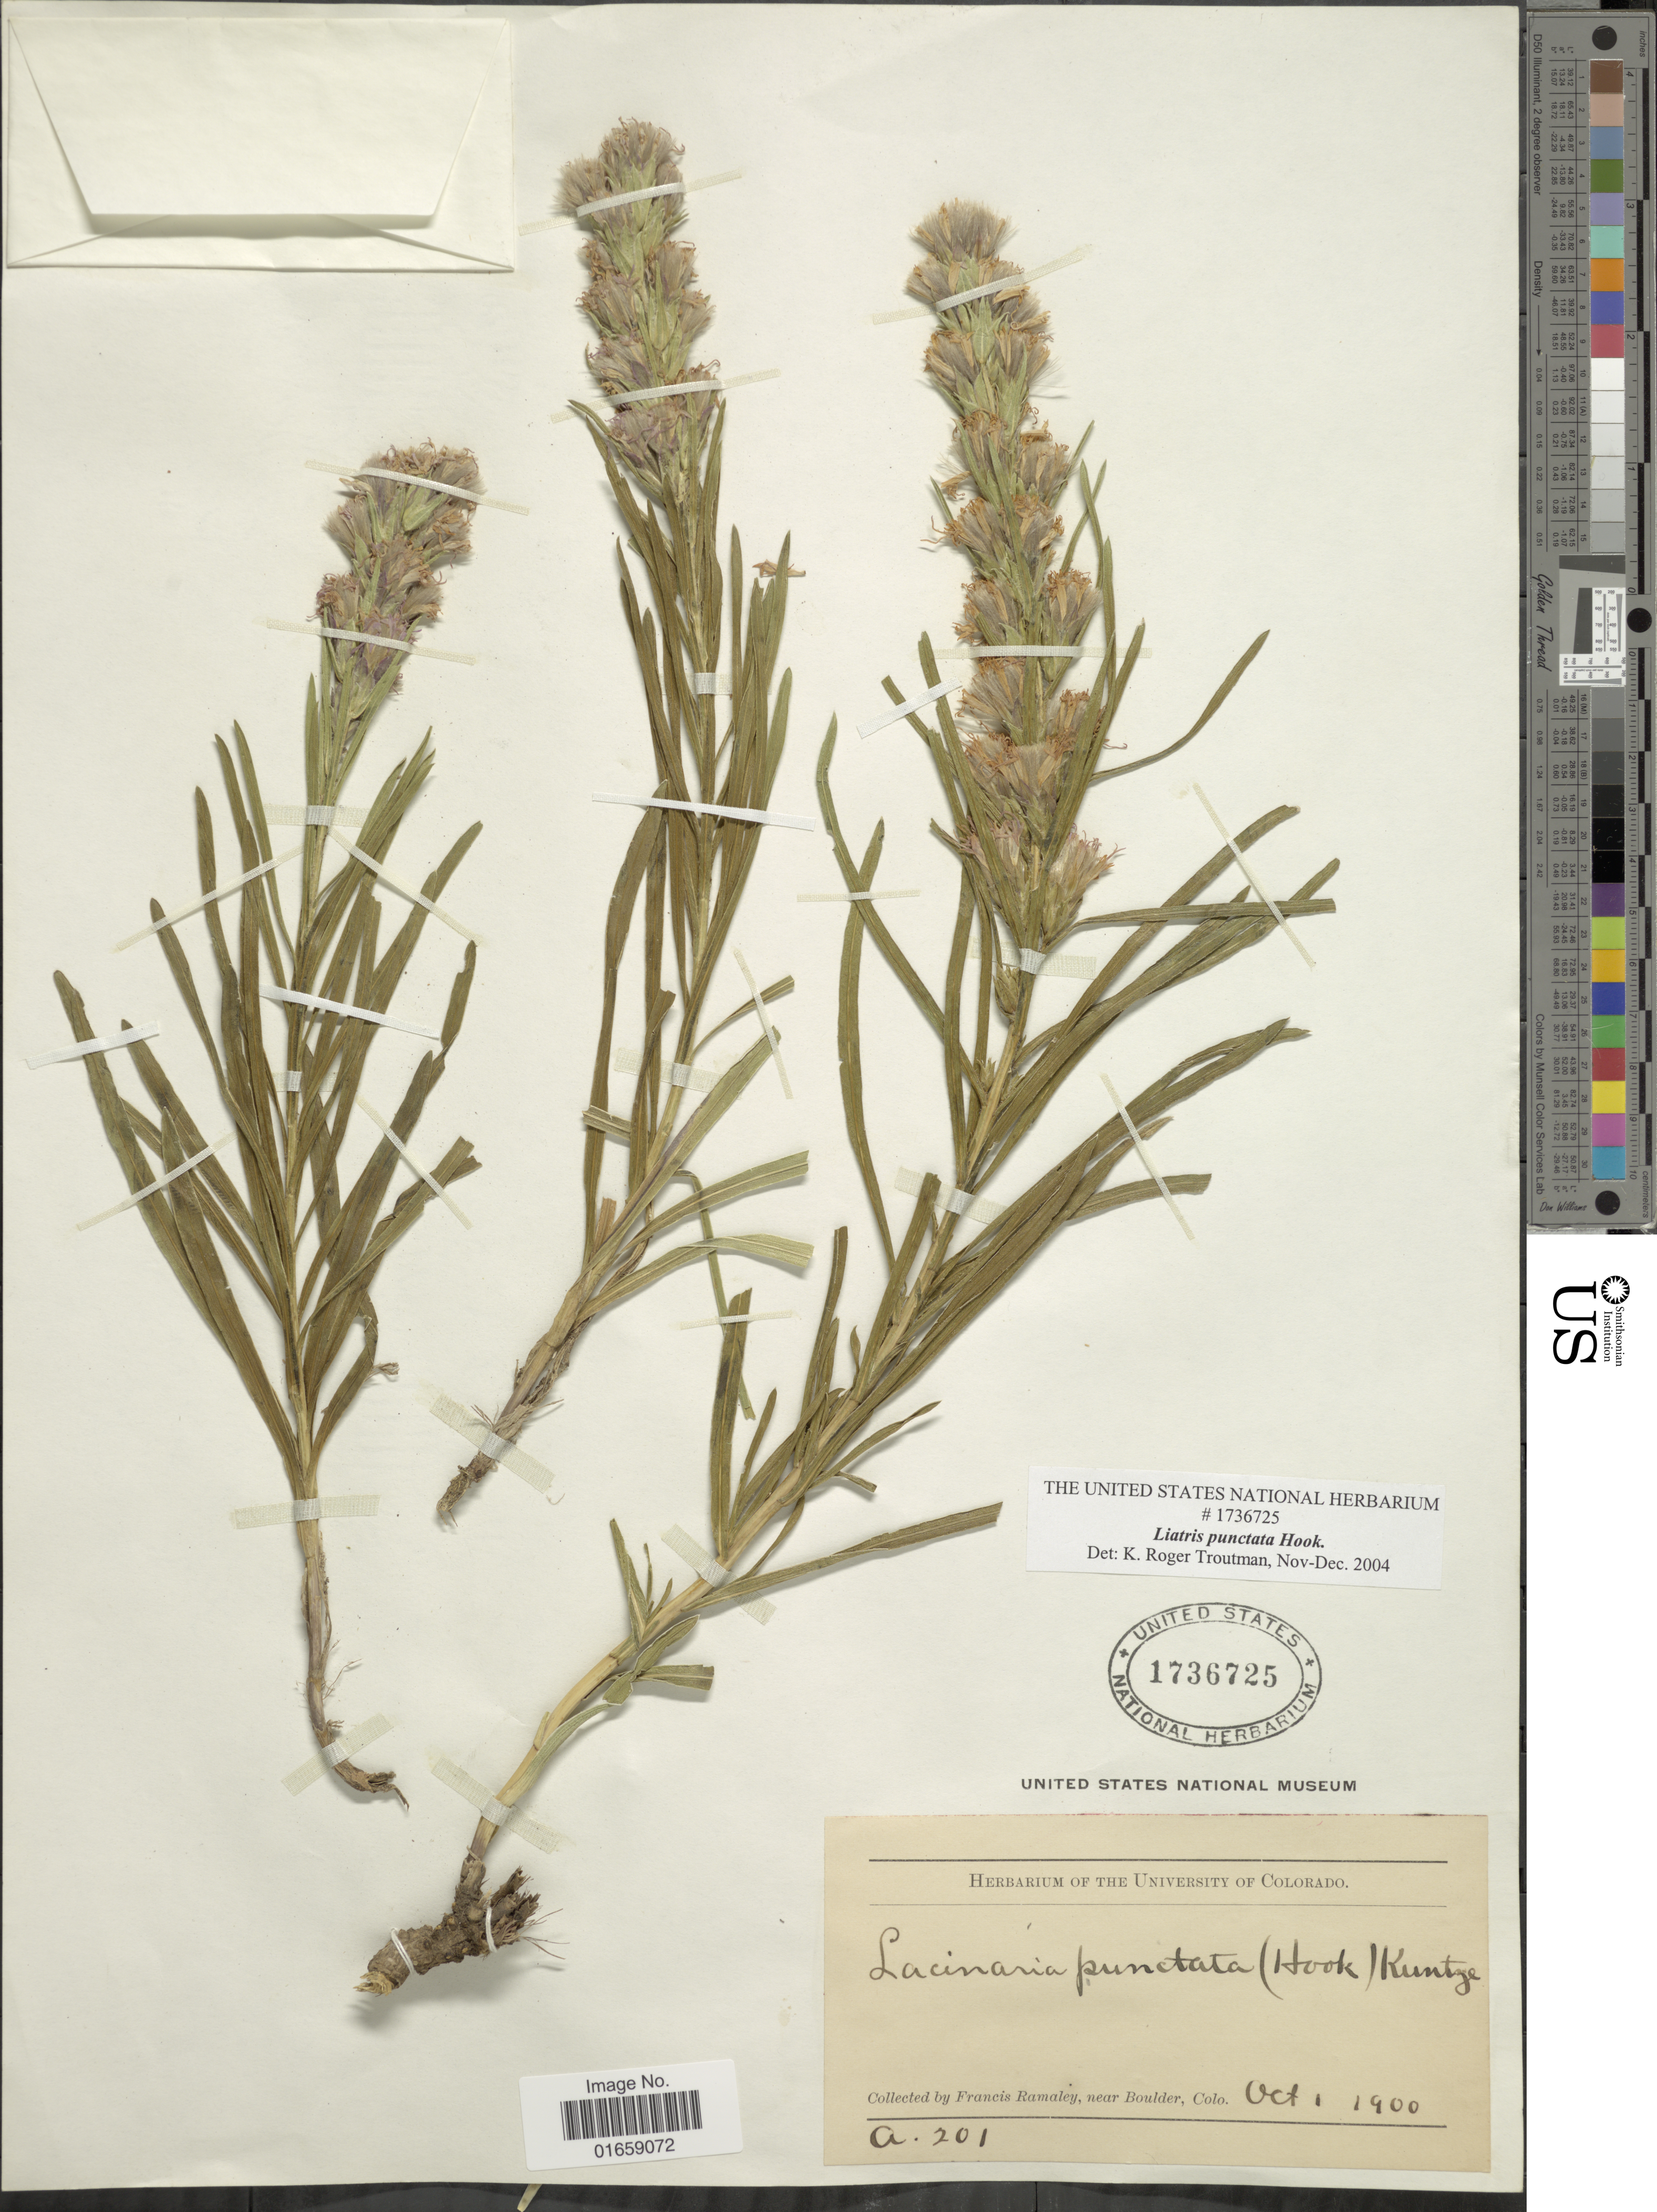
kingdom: Plantae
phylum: Tracheophyta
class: Magnoliopsida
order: Asterales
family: Asteraceae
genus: Liatris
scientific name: Liatris punctata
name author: Hook.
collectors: F. Ramaley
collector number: A.201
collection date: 1900-10-01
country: United States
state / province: Colorado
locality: Near Boulder, Colo.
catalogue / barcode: US 1736725